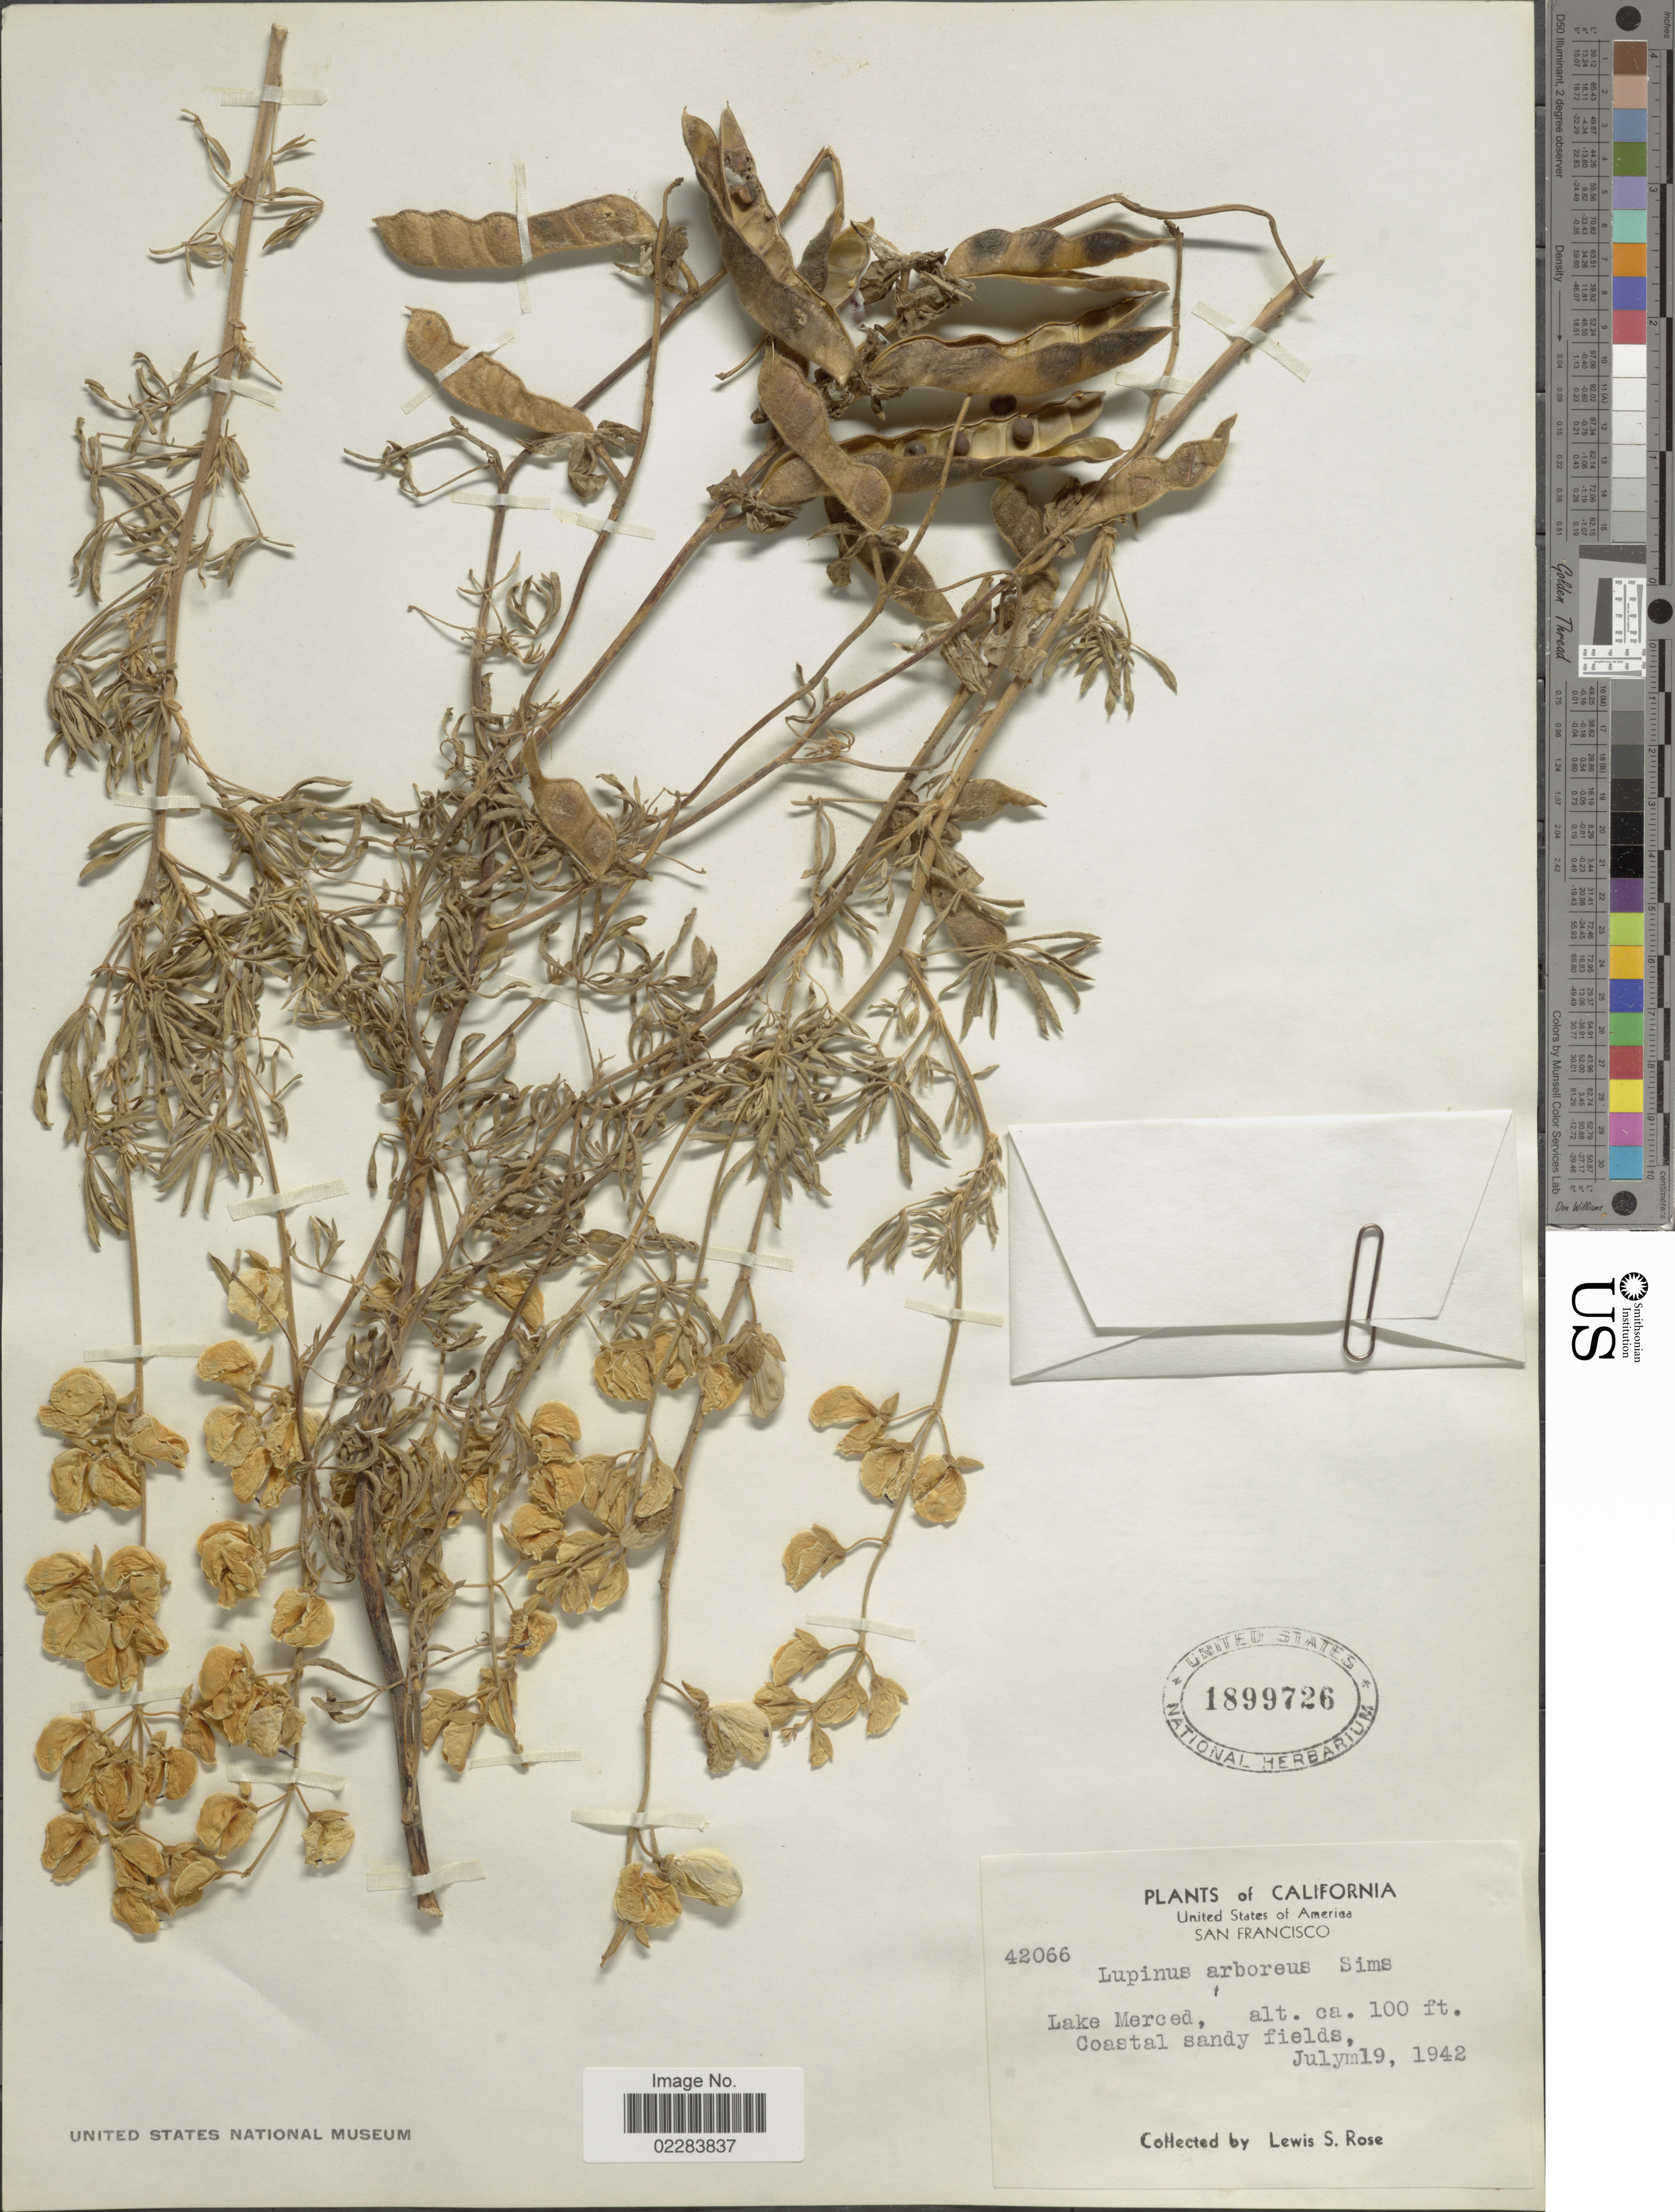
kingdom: Plantae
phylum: Tracheophyta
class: Magnoliopsida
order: Fabales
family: Fabaceae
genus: Lupinus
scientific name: Lupinus arboreus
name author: Sims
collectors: L. S. Rose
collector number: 42066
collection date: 1942-07-19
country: United States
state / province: California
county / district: San Francisco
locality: San Francisco. Lake Merced. Coastal sandy fields.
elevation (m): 30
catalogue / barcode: US 1899726